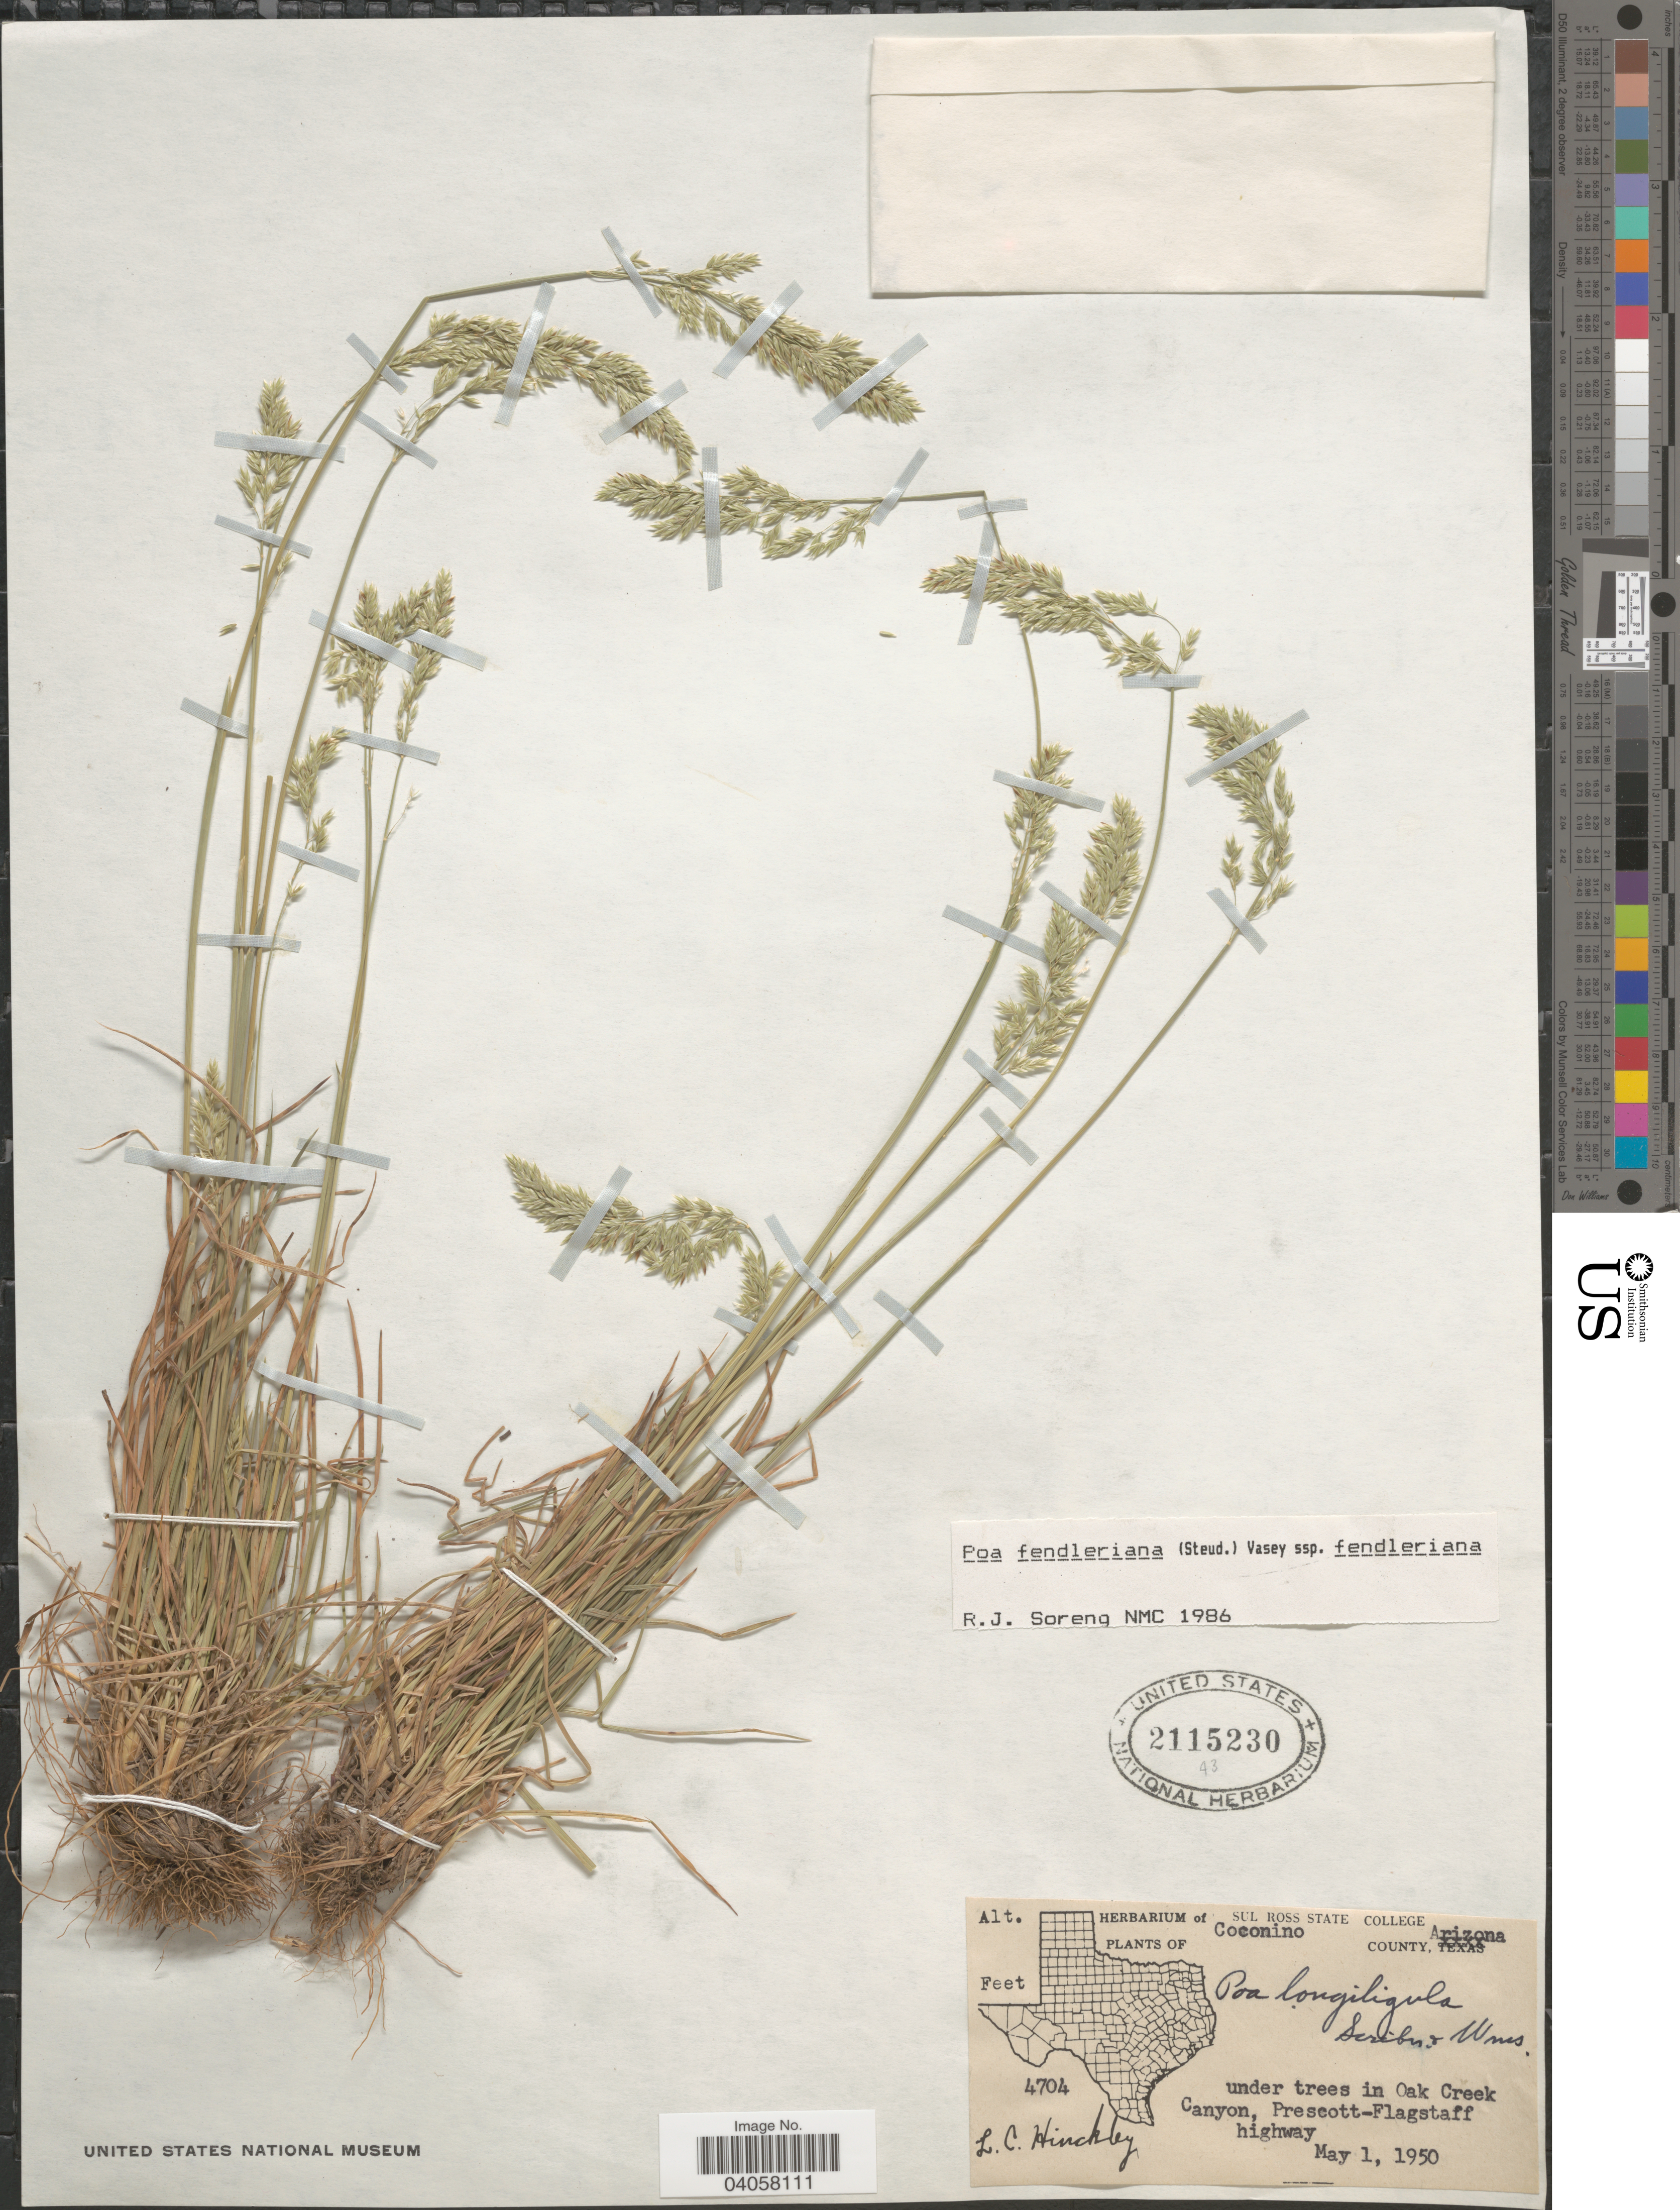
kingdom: Plantae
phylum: Tracheophyta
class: Liliopsida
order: Poales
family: Poaceae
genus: Poa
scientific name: Poa fendleriana subsp. longiligula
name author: (Scribn. & T.A. Williams) Soreng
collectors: L. Hinckley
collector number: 4704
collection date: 1950-05-01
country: United States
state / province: Arizona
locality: Coconino County. Under trees in Oak Creek Canyon, Prescott-Flagstaff highway.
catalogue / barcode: US 2115230